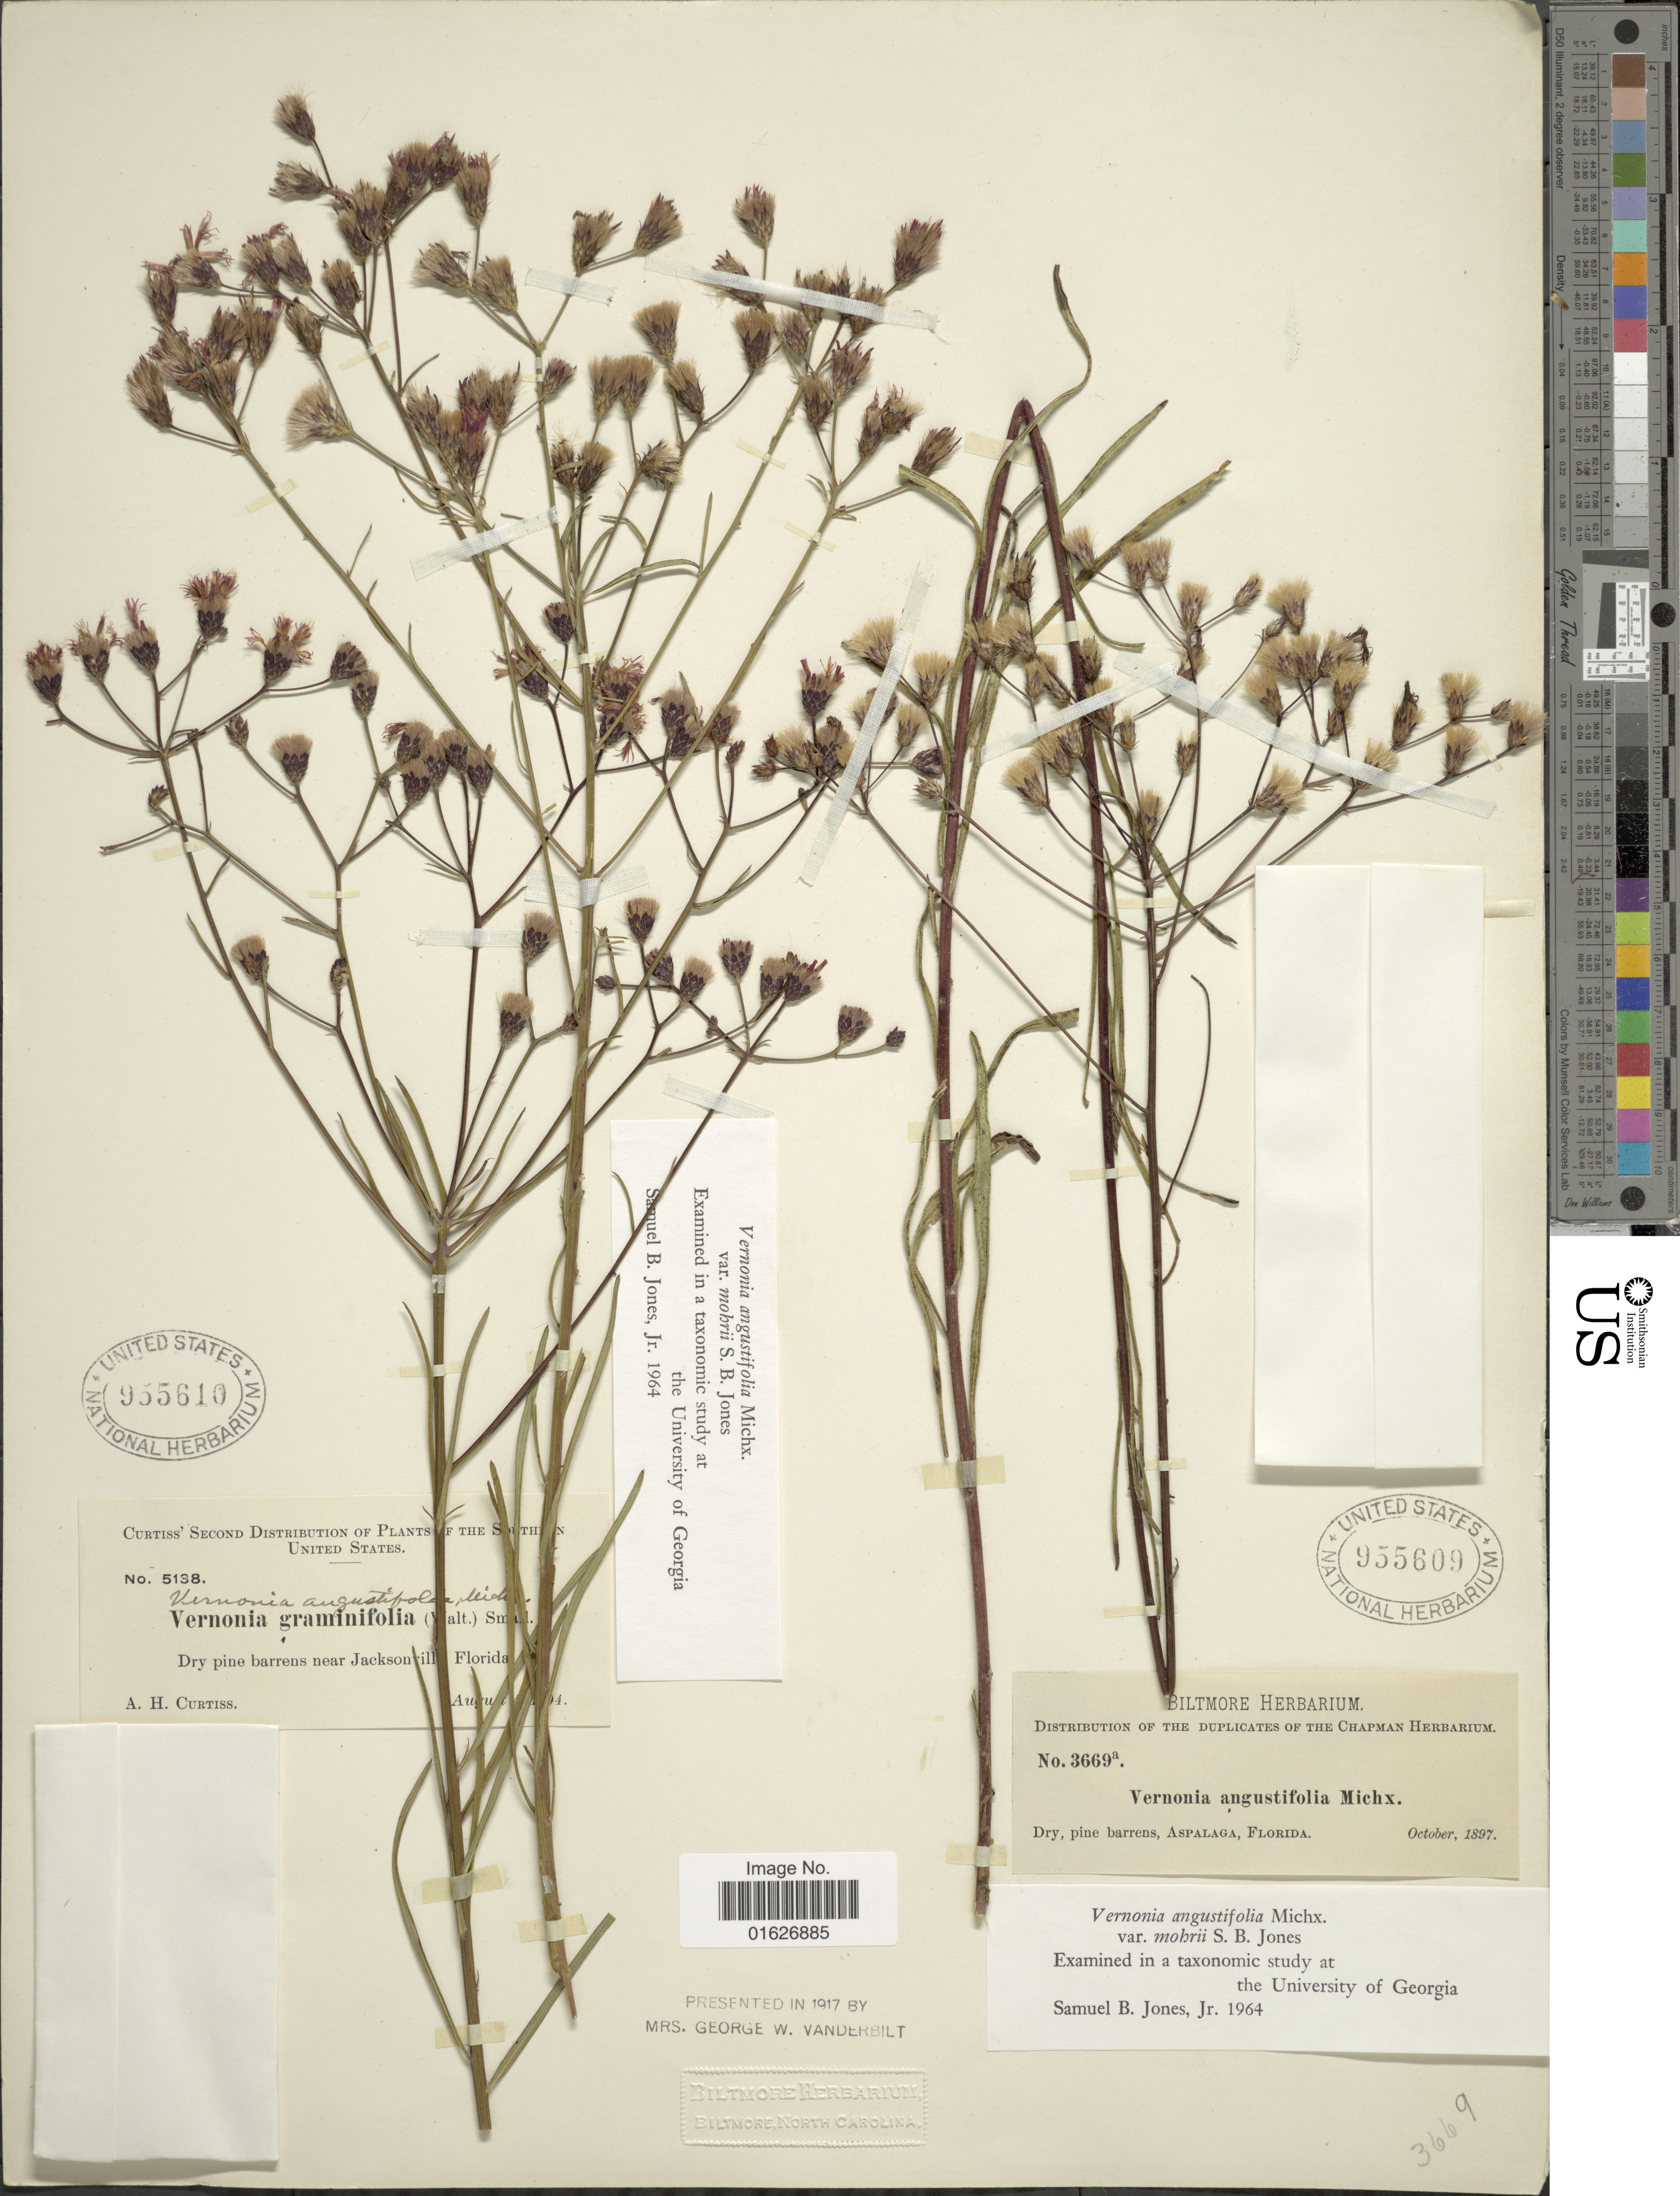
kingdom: Plantae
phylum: Tracheophyta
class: Magnoliopsida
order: Asterales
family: Asteraceae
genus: Vernonia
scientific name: Vernonia angustifolia var. mohrii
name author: S.B. Jones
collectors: A. H. Curtiss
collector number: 5138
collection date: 1904-08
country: United States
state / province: Florida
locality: Southern Unites States, near Jacksonville.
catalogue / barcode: US 955610-2